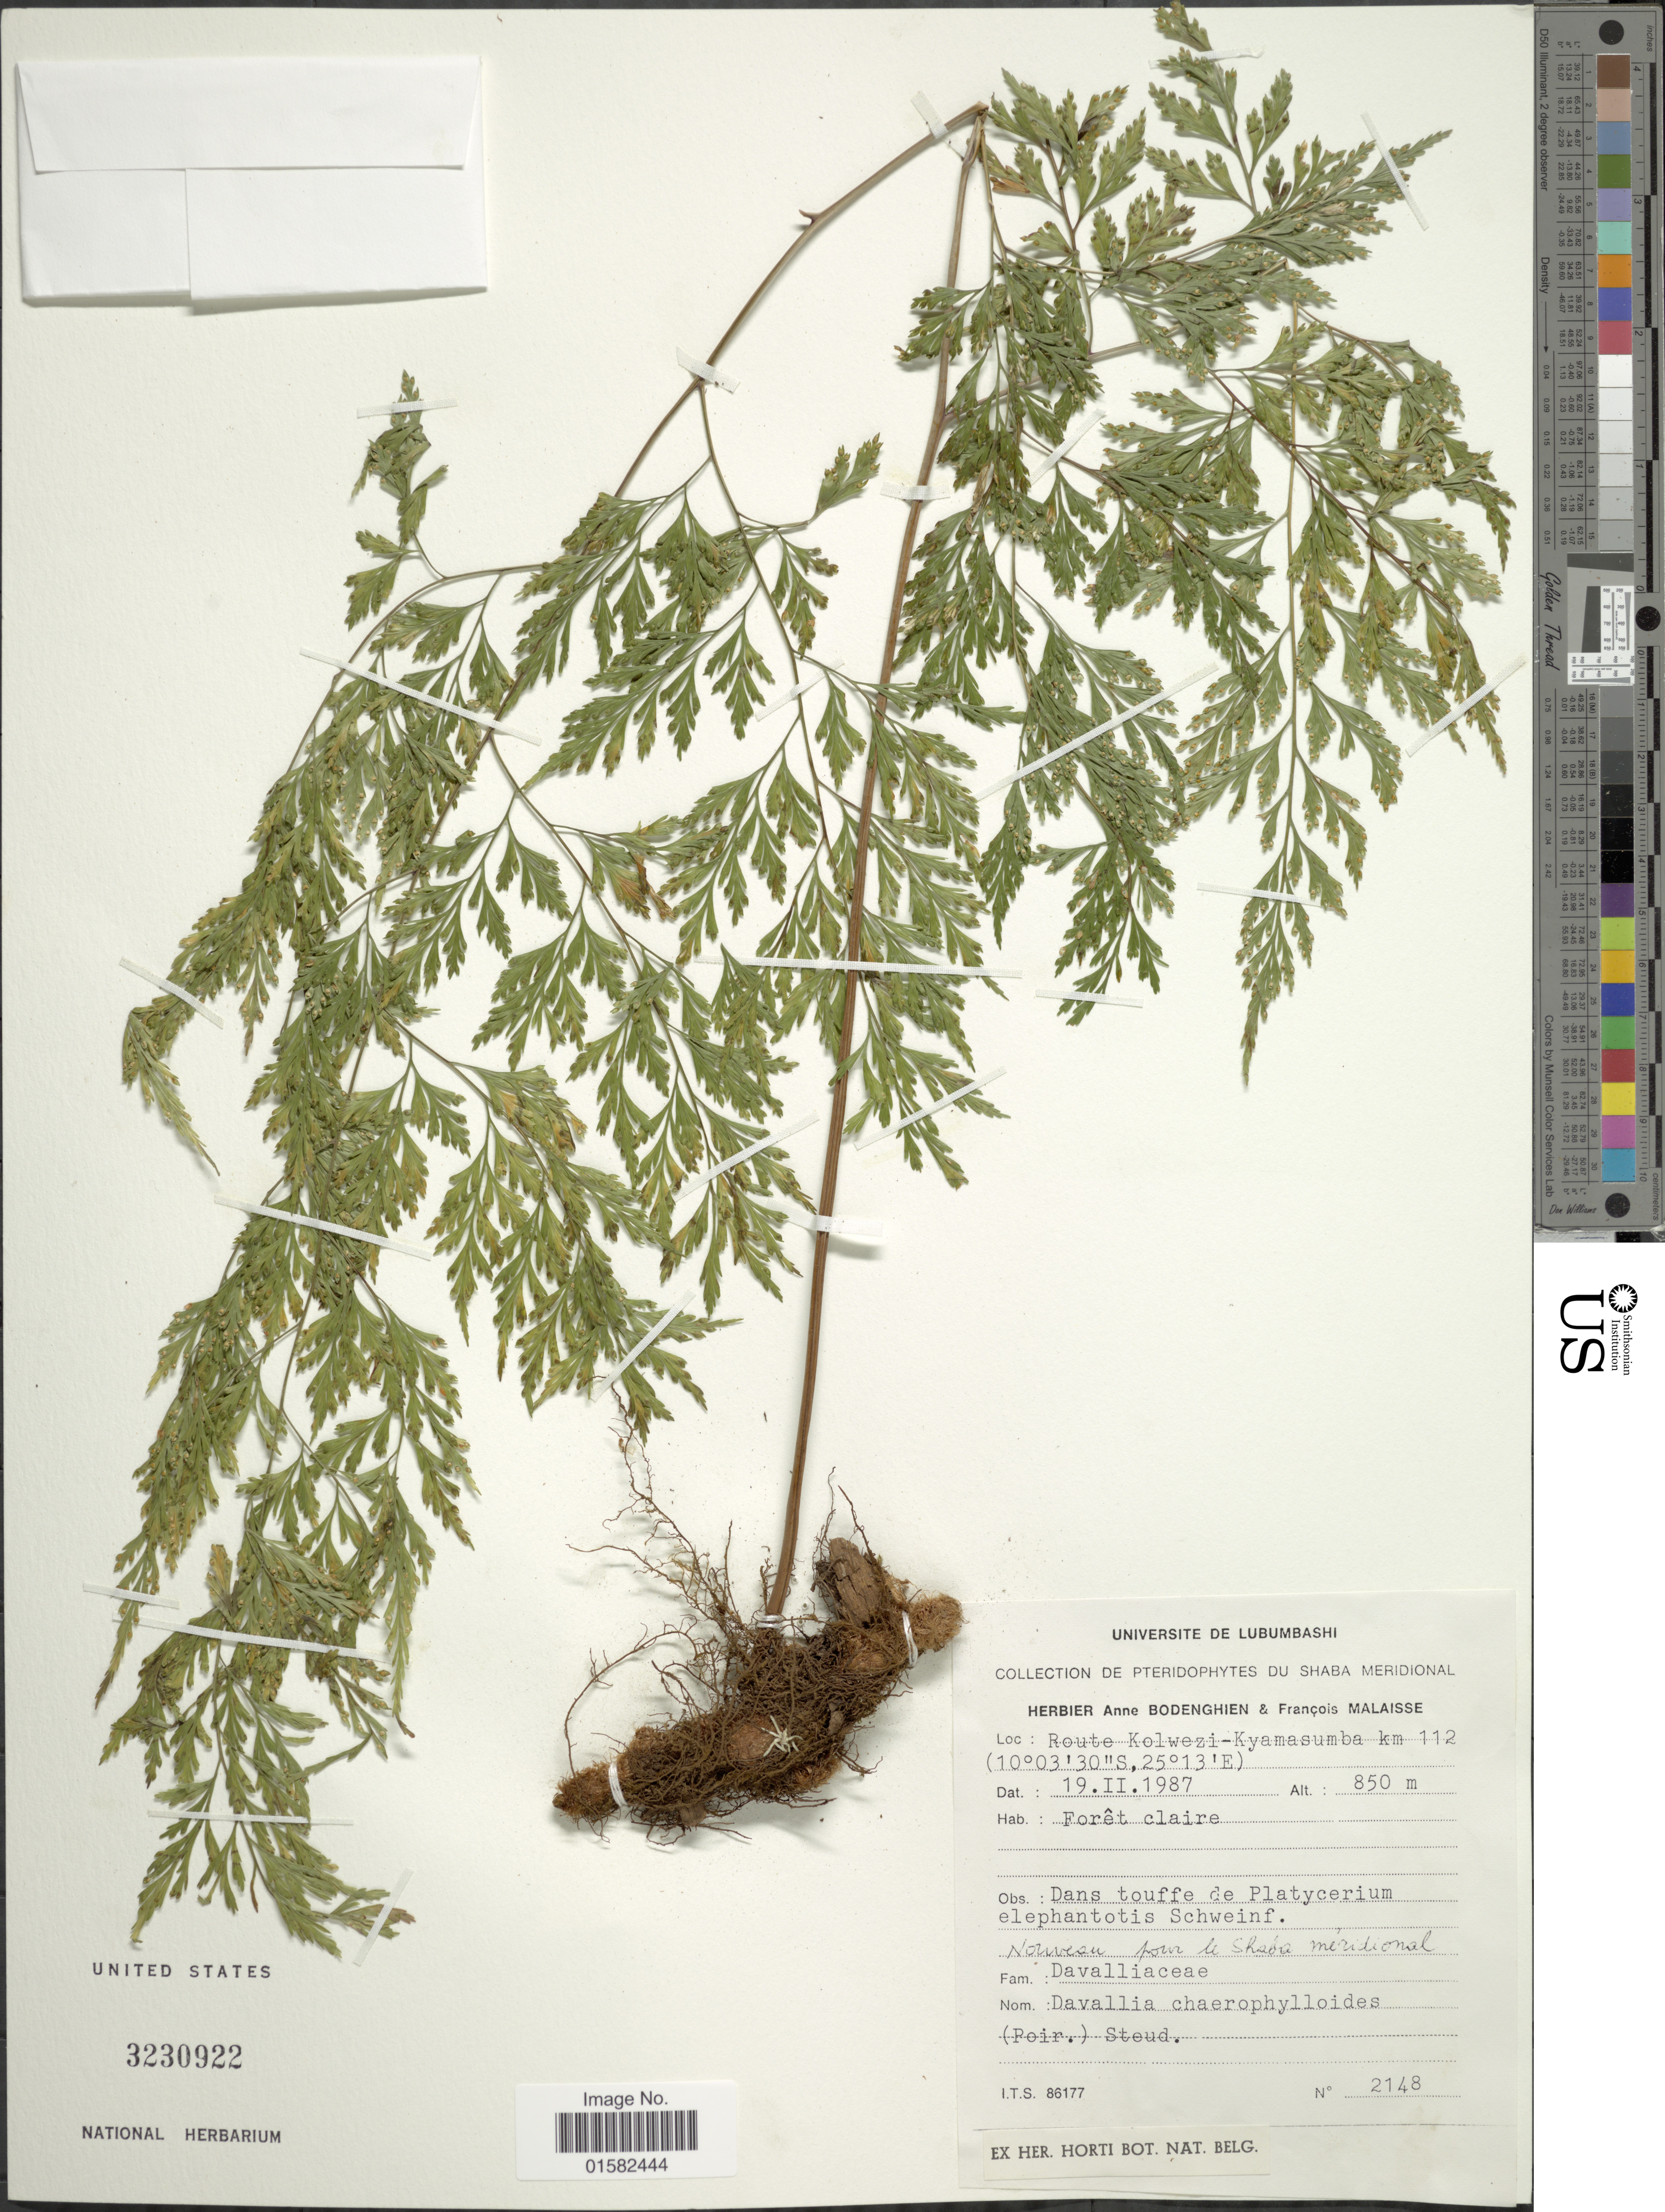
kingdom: Plantae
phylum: Tracheophyta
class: Polypodiopsida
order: Polypodiales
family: Davalliaceae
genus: Wibelia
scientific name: Wibelia chaerophylloides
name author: (Poir.) M. Kato & Tsutsumi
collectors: ex herb. Anne Bodenghien and Francois Malaisse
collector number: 2148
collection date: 1987-02-19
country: Congo, Democratic Republic of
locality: Route Kolwezi-Kyamasumba km 112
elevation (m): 850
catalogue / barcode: US 3230922